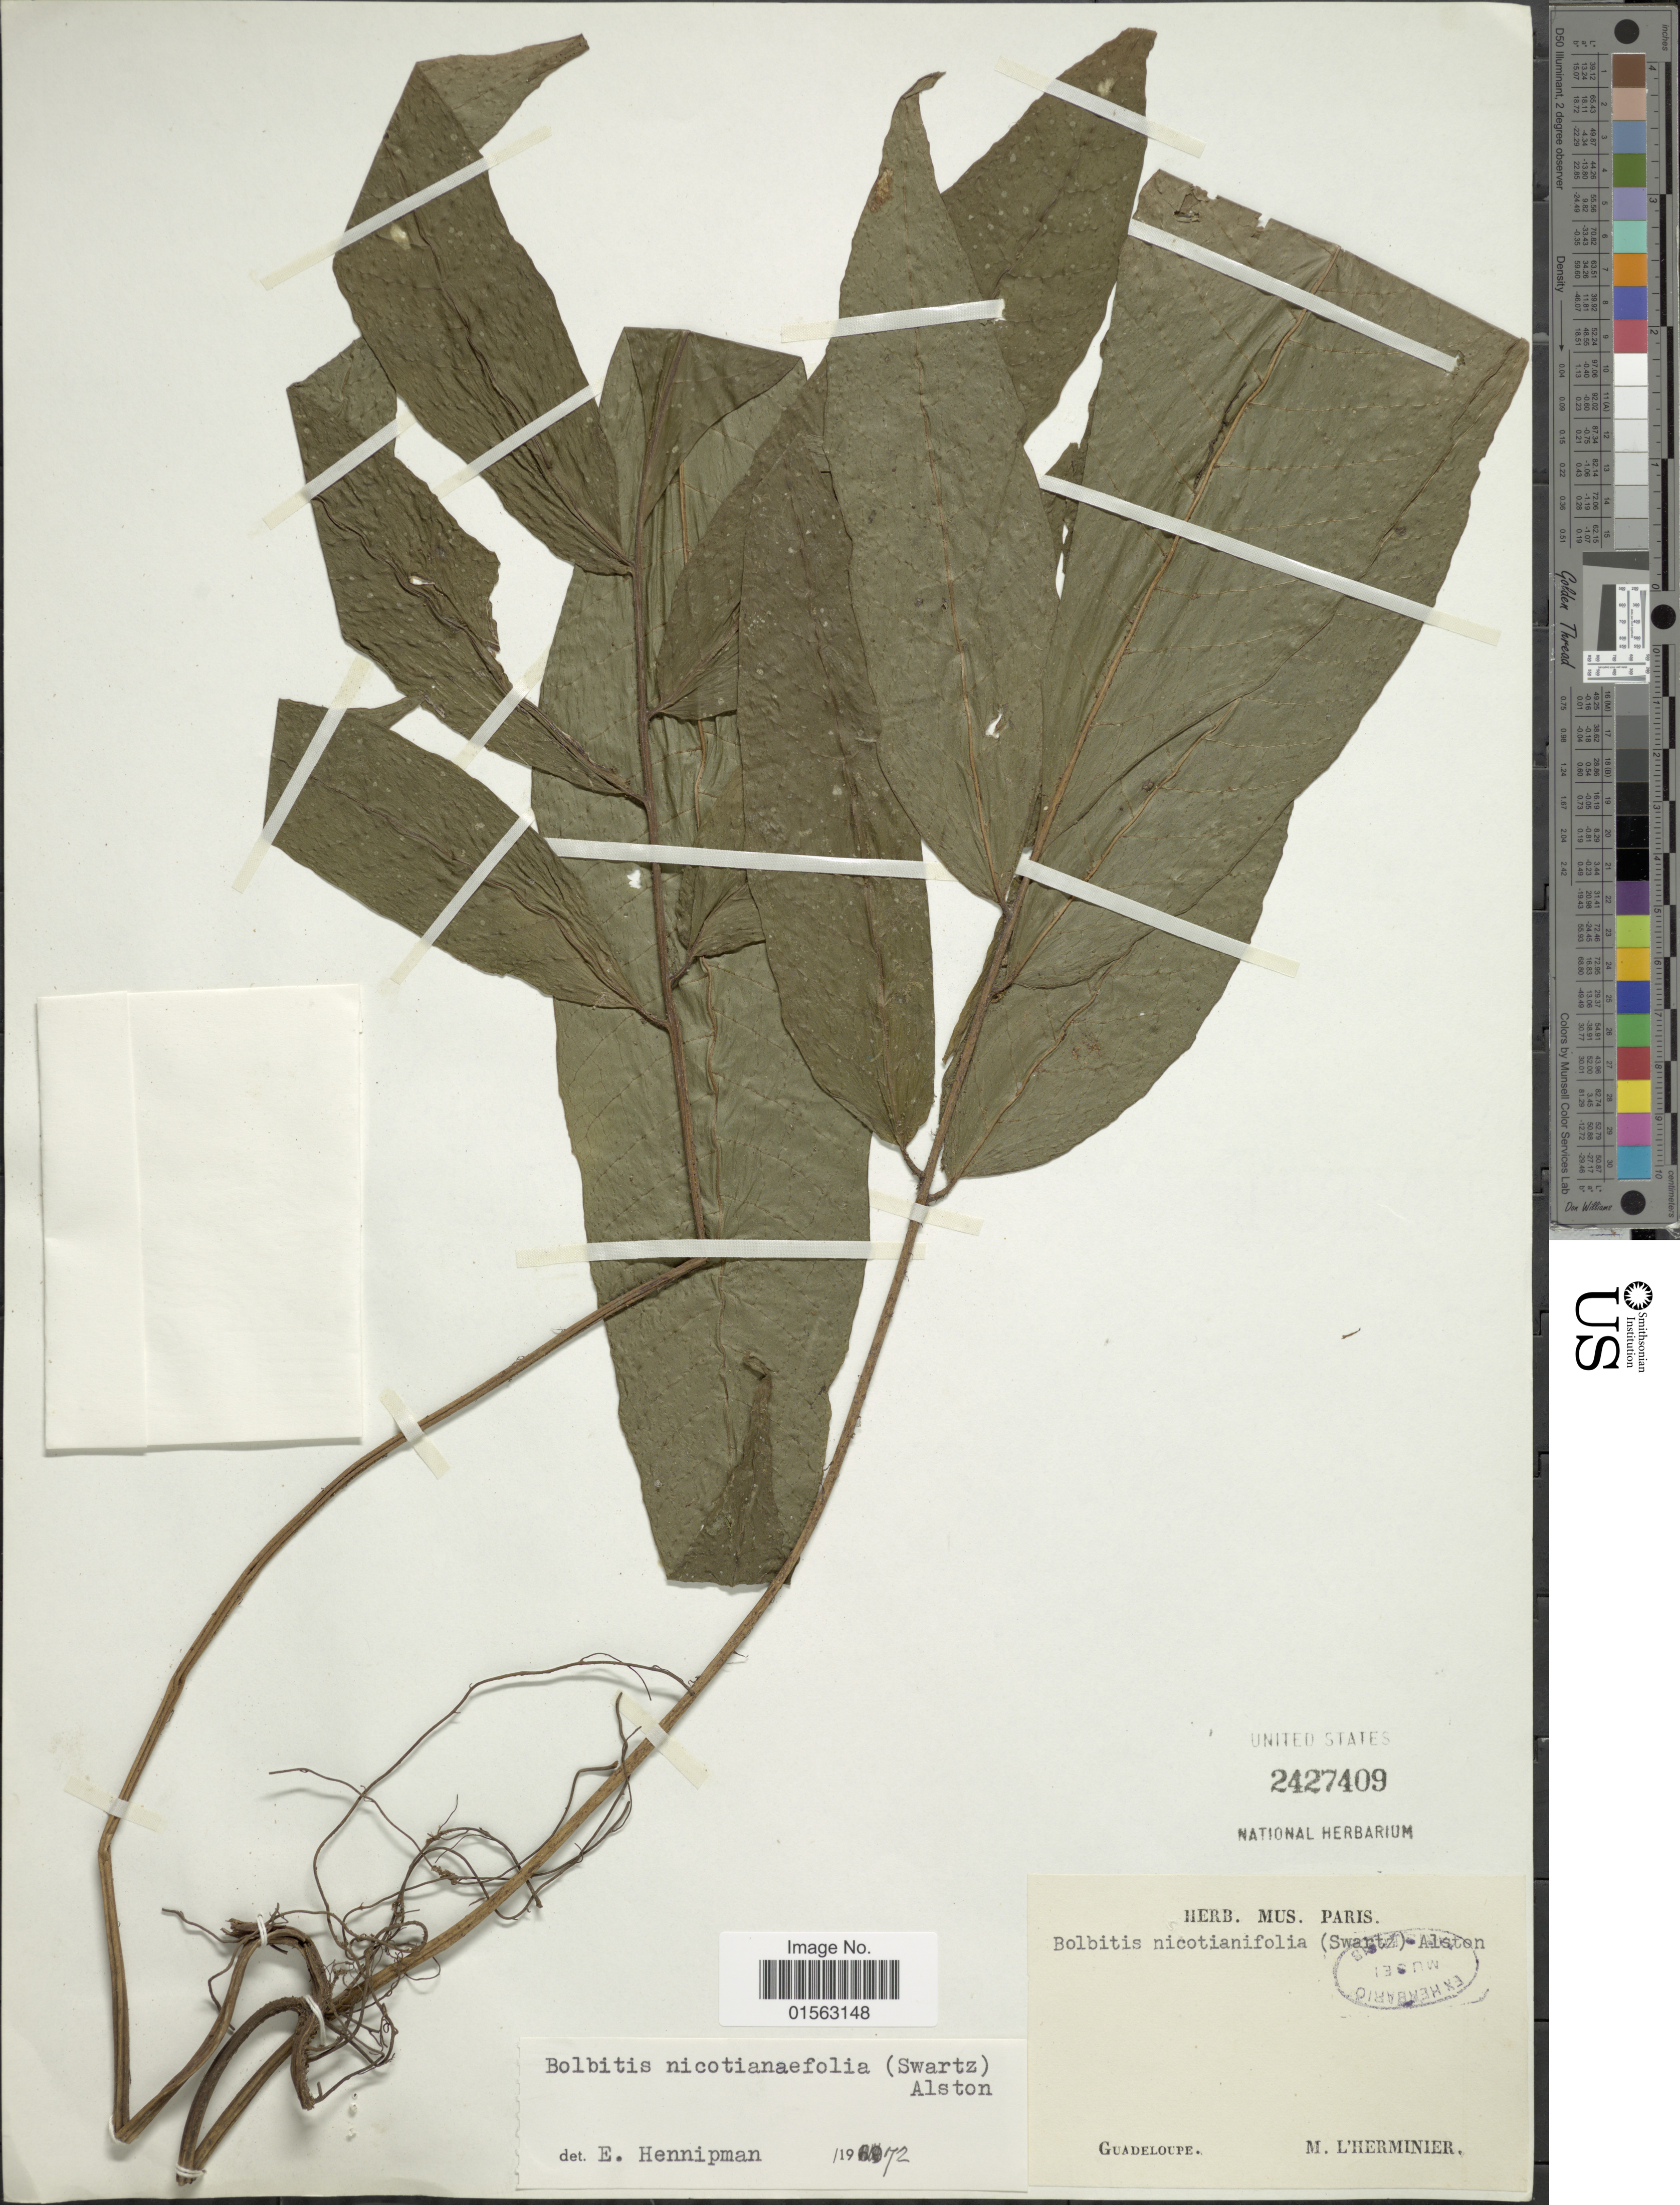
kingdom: Plantae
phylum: Tracheophyta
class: Polypodiopsida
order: Polypodiales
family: Dryopteridaceae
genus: Mickelia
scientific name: Mickelia nicotianifolia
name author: (Sw.) R.C. Moran et al.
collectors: M. L'Herminier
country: Guadeloupe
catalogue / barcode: US 2427409